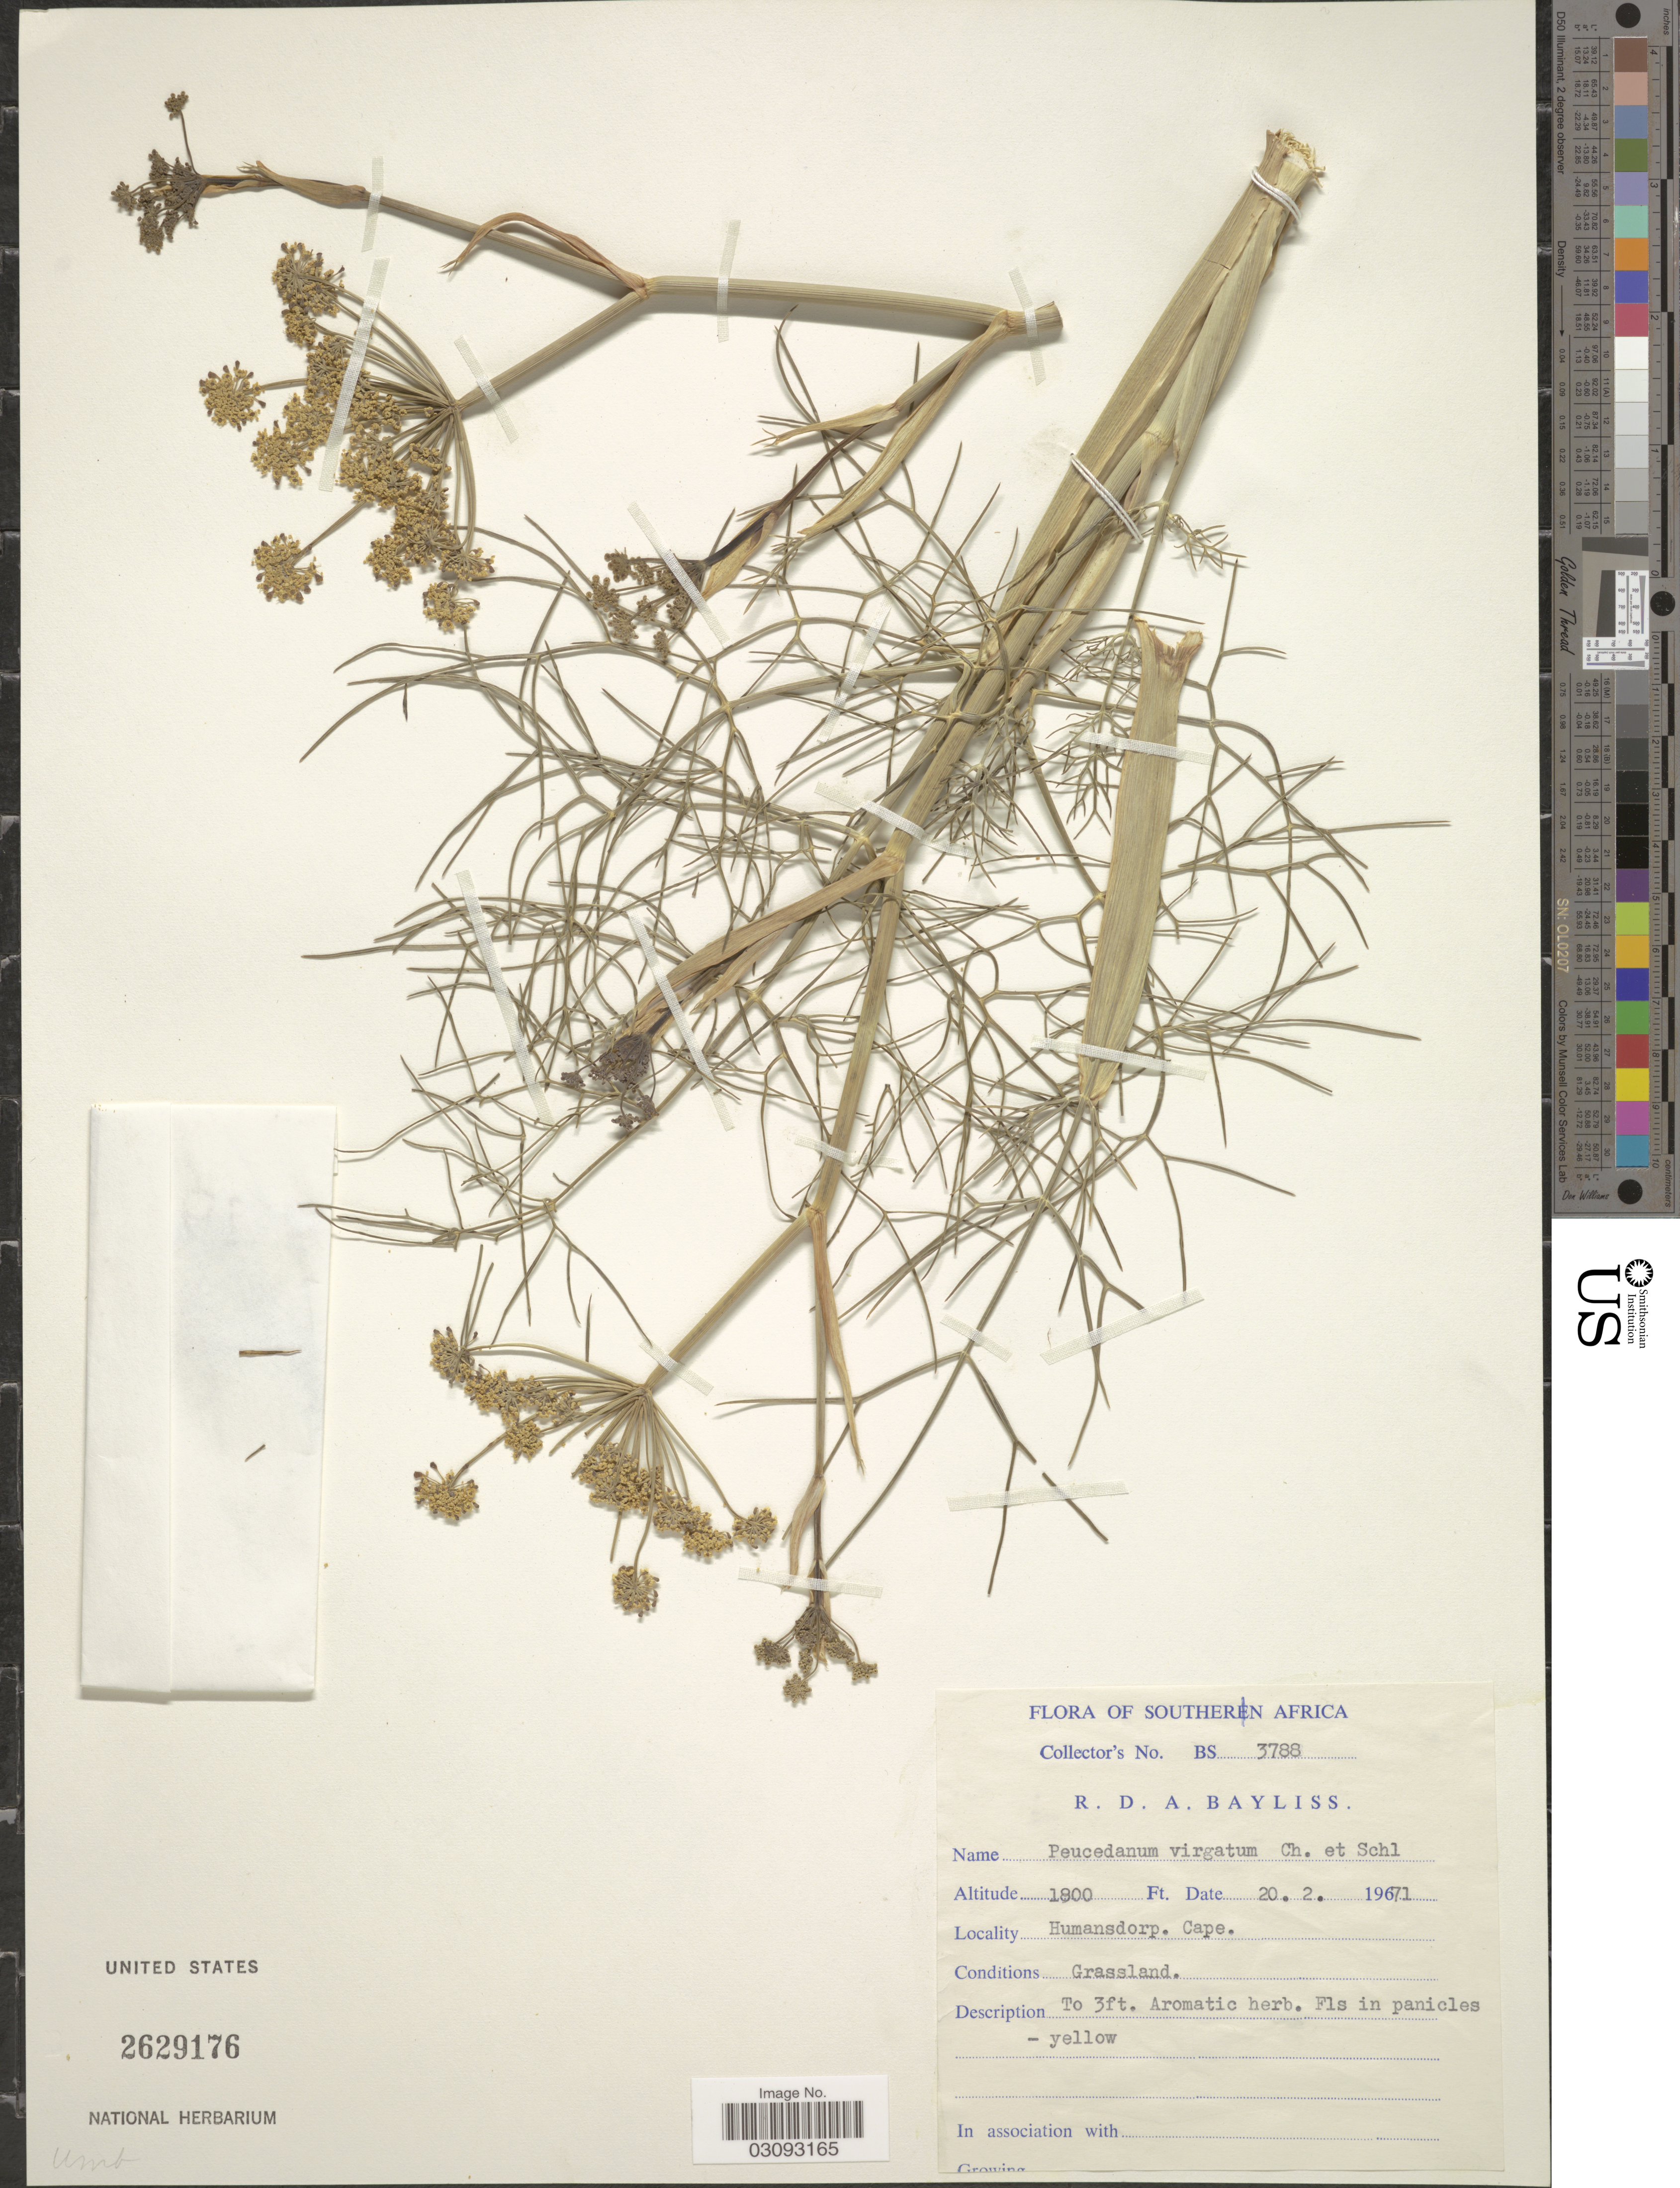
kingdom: Plantae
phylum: Tracheophyta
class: Magnoliopsida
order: Apiales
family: Apiaceae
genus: Peucedanum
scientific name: Peucedanum virgatum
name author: Cham. & Schltdl.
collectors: R. Bayliss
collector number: BS 3788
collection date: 1971-02-20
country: South Africa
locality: Humansdorp. Cape.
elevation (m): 549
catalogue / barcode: US 2629176